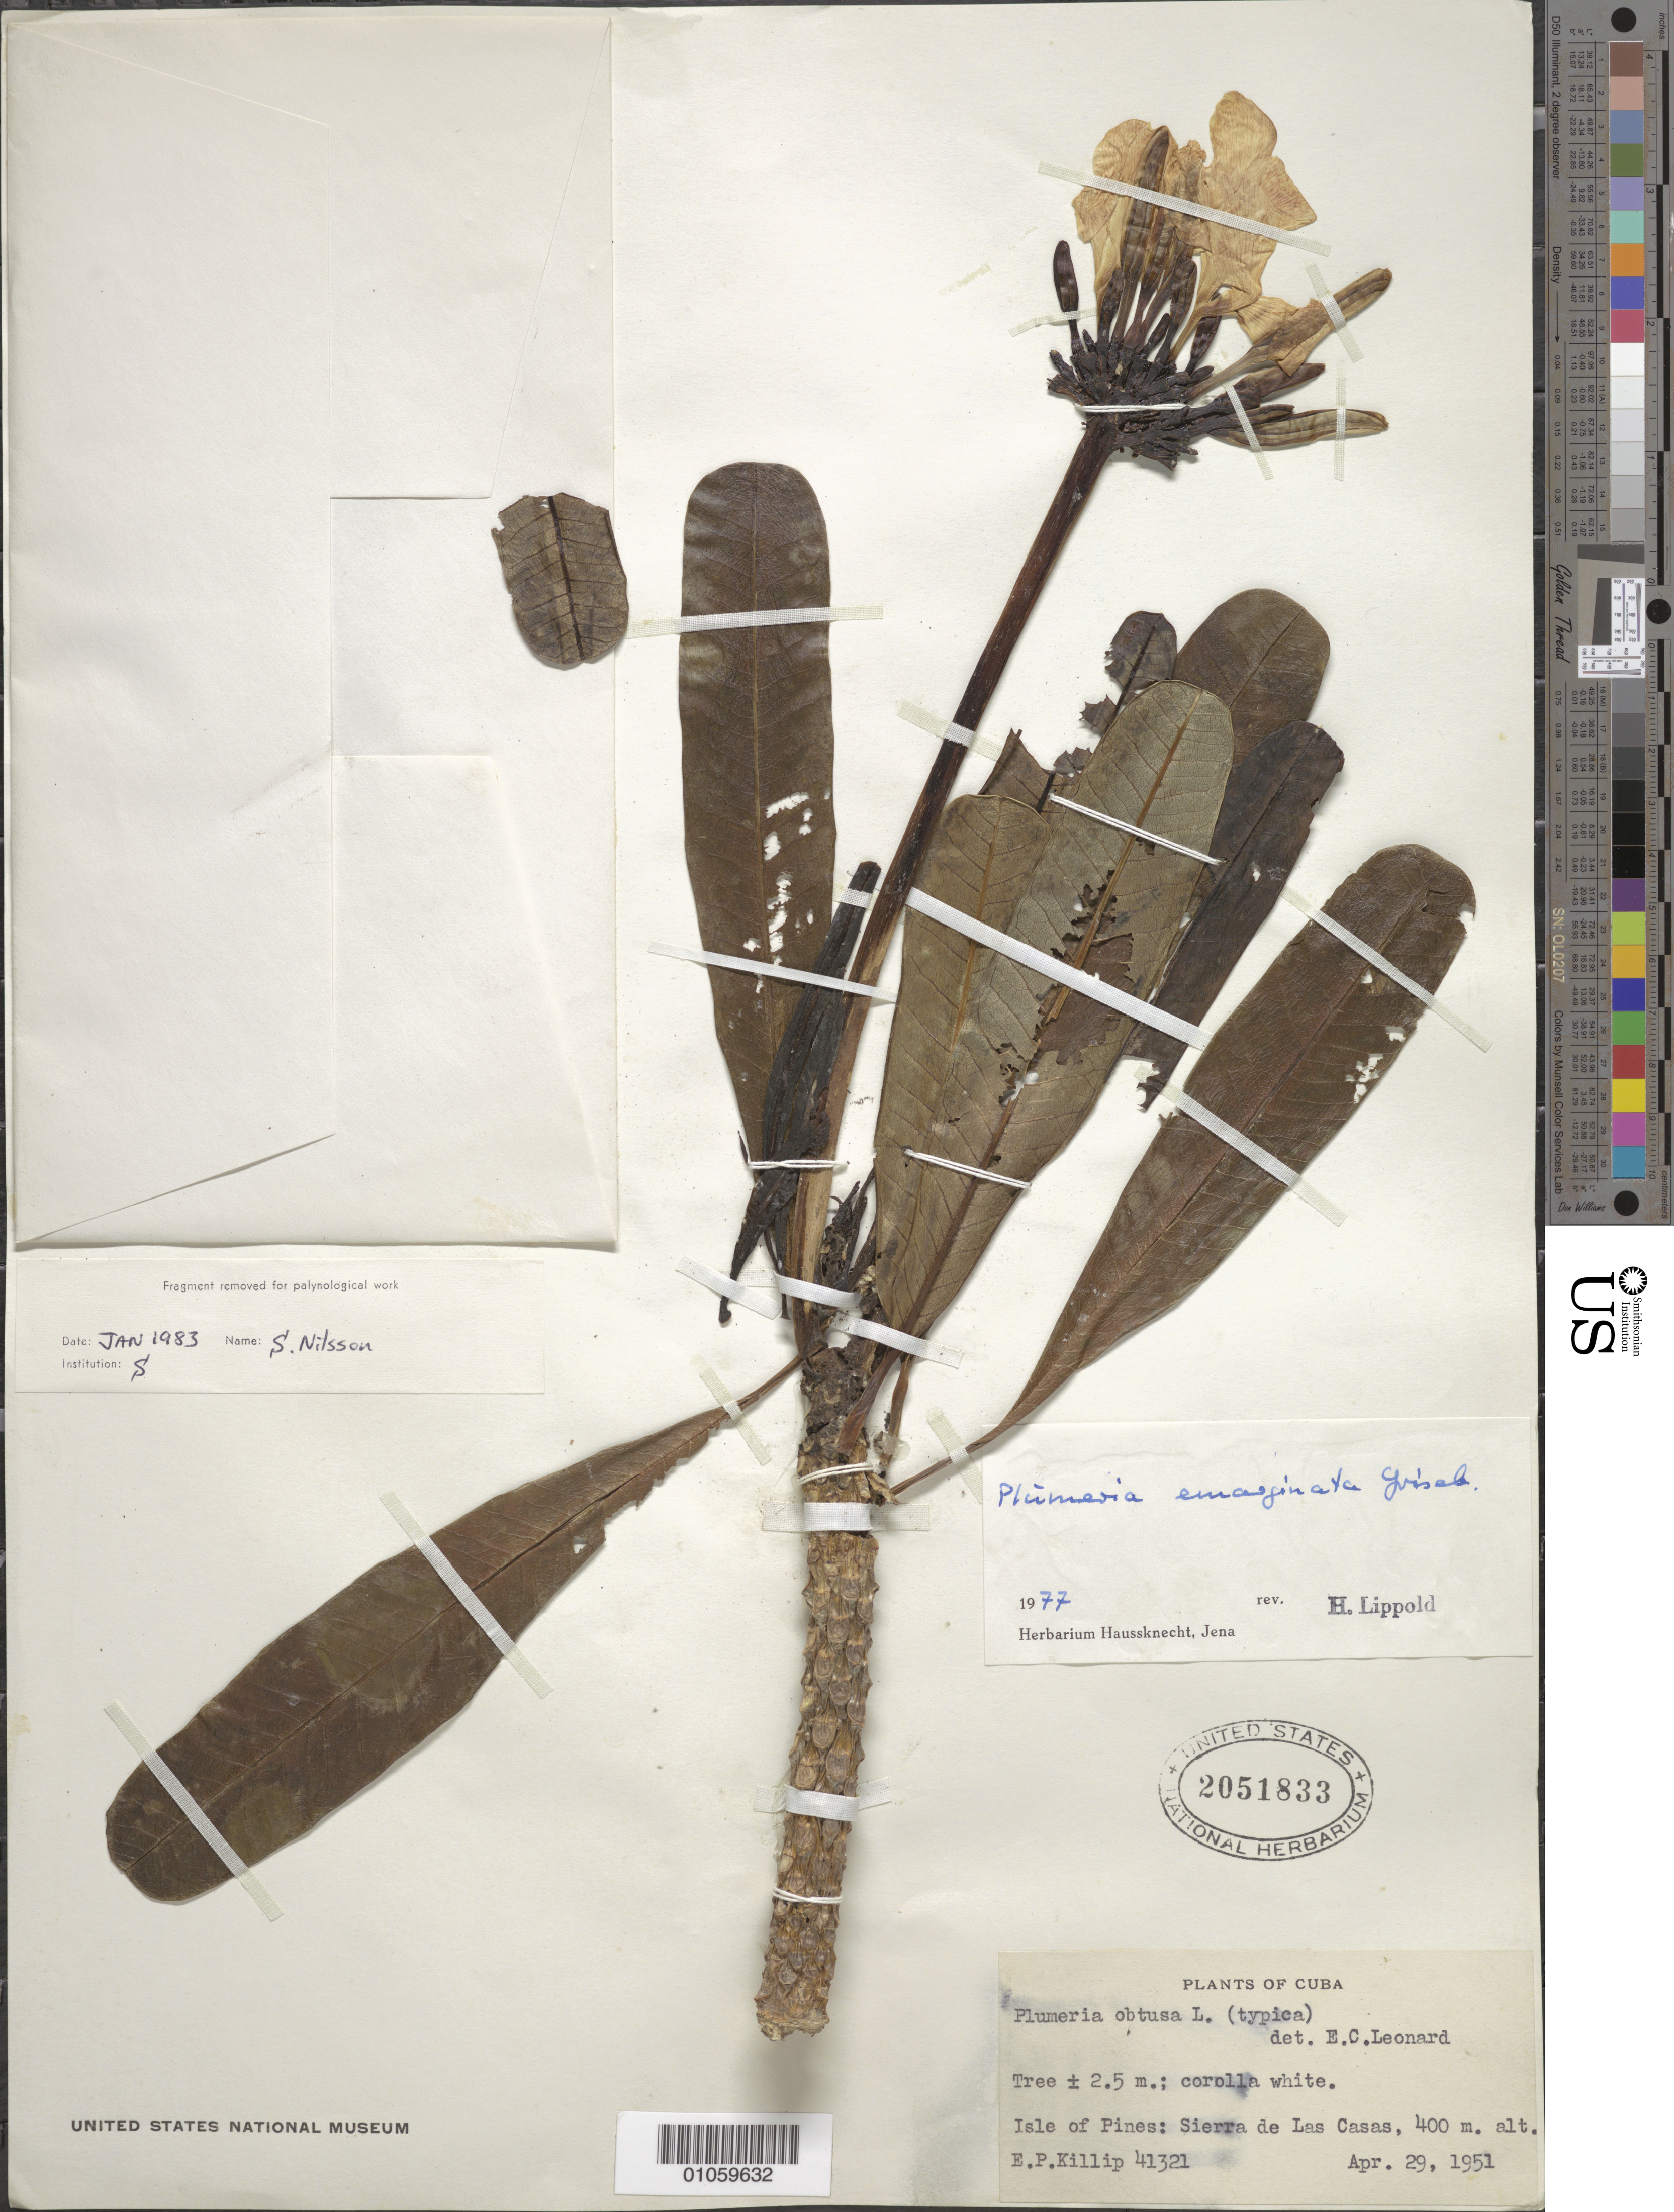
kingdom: Plantae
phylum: Tracheophyta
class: Magnoliopsida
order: Gentianales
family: Apocynaceae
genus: Plumeria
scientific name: Plumeria emarginata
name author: Griseb.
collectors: E. P. Killip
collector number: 41321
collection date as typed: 29 Apr 1951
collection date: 1951-04-29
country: Cuba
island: Isla de la Juventud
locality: Sierra de Las Casas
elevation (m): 400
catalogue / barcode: US 2051833